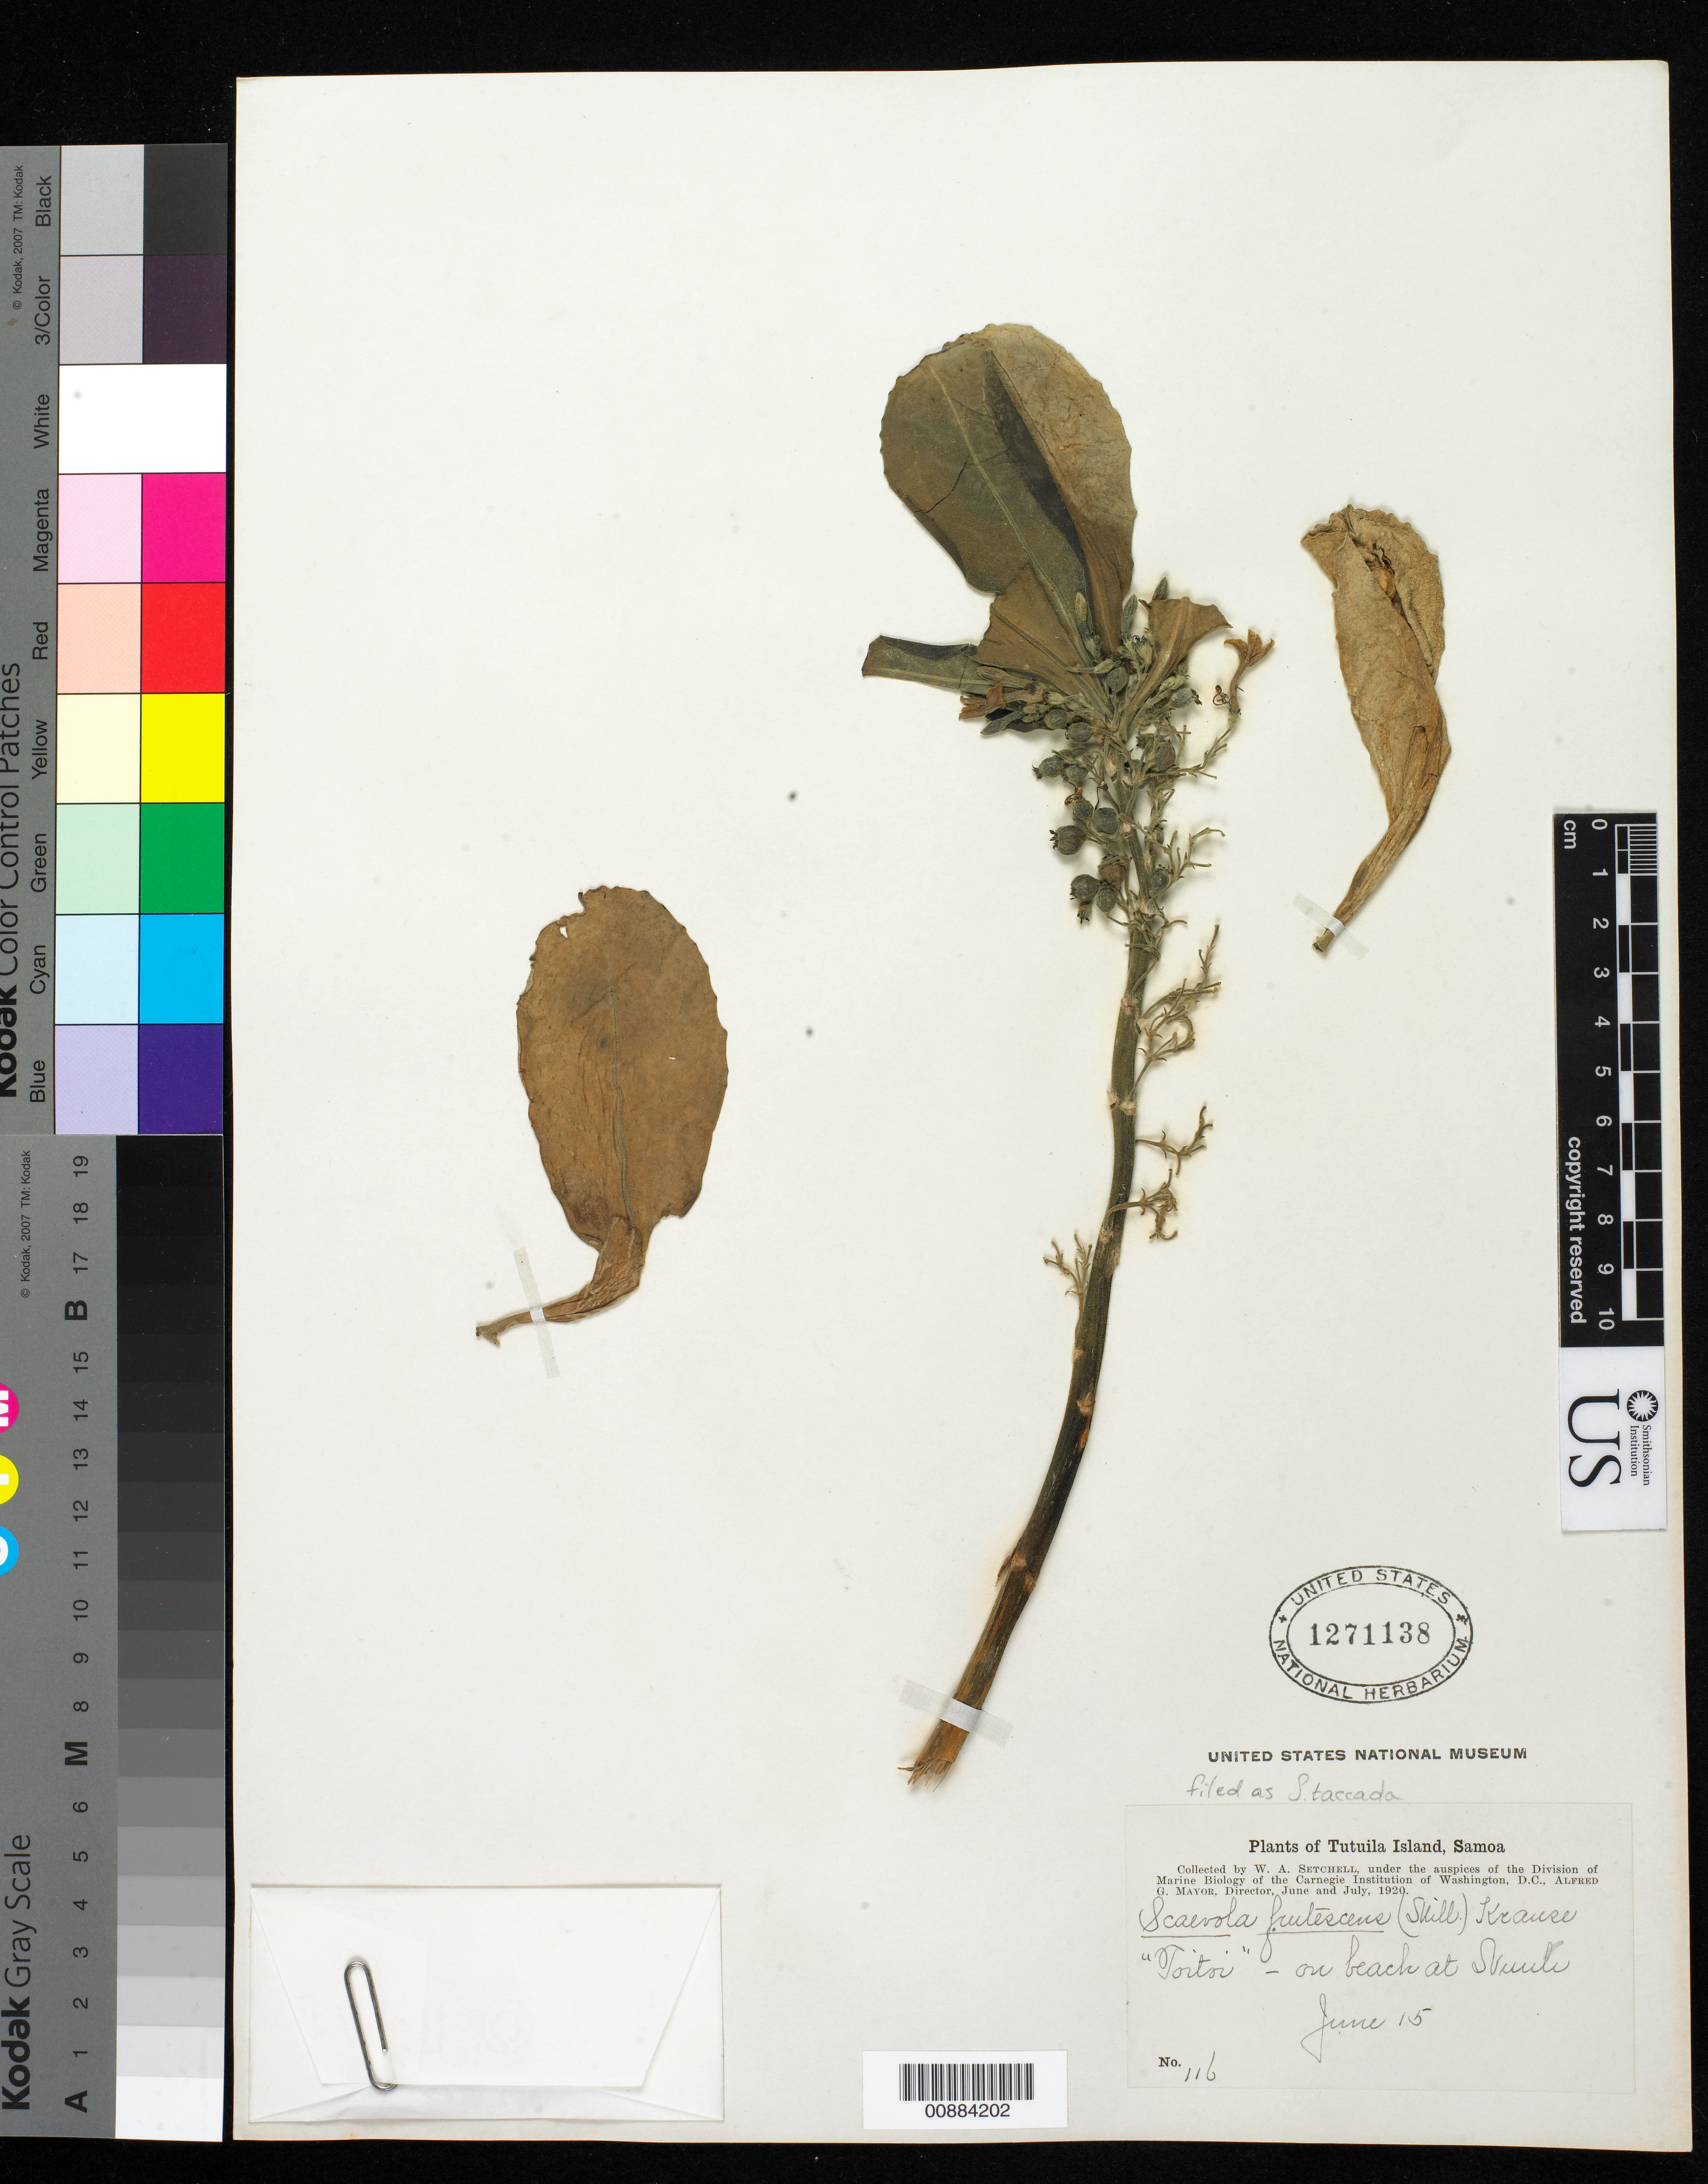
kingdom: Plantae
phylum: Tracheophyta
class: Magnoliopsida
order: Asterales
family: Goodeniaceae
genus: Scaevola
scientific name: Scaevola taccada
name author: (Gaertn.) Roxb.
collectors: W. Setchell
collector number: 116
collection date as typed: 15 Jun 1920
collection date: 1920-06-15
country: American Samoa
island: Tutua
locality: beach at Muuli(?) (Svuuli?)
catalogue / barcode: US 1271138